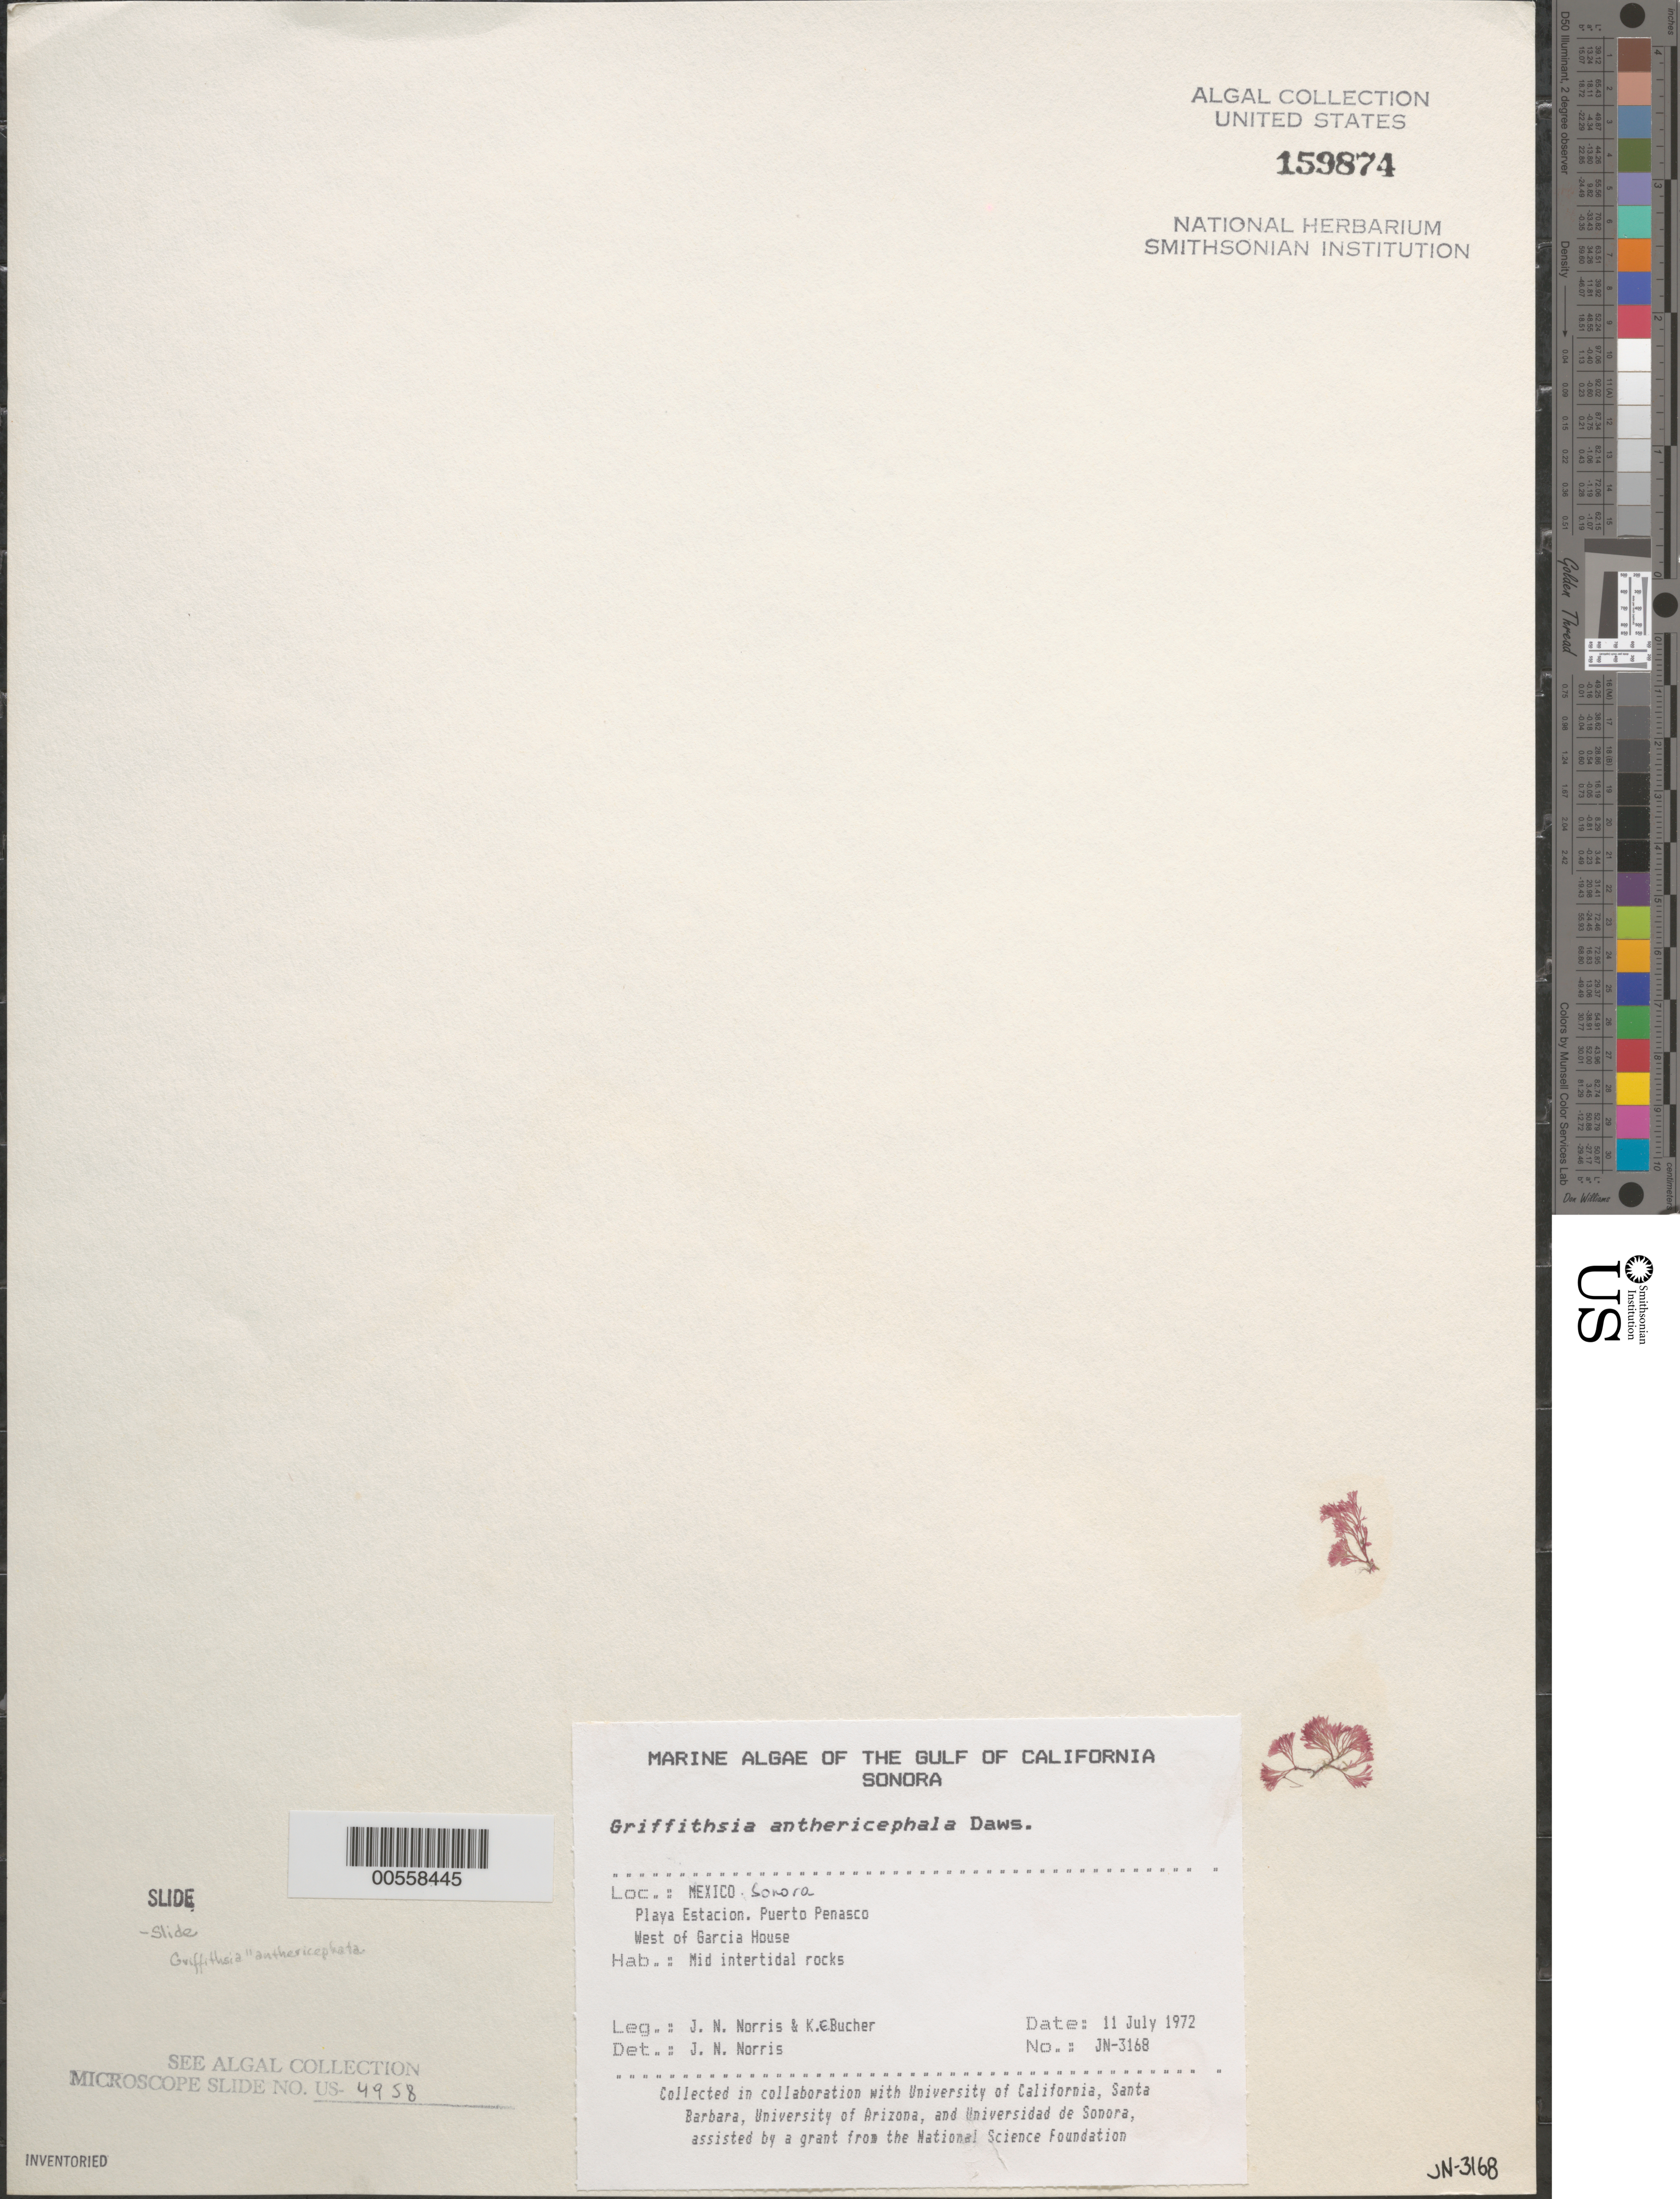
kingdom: Plantae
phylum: Rhodophyta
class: Florideophyceae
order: Ceramiales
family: Wrangeliaceae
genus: Anotrichium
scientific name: Anotrichium anthericephalum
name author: (E.Y. Dawson) Baldock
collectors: J. N. Norris & K. E. Bucher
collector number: JN-3168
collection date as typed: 11 Jul 1972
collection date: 1972-07-11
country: Mexico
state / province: Sonora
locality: Playa Estacion, Puerto Penasco, west of Garcia House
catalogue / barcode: US 159874